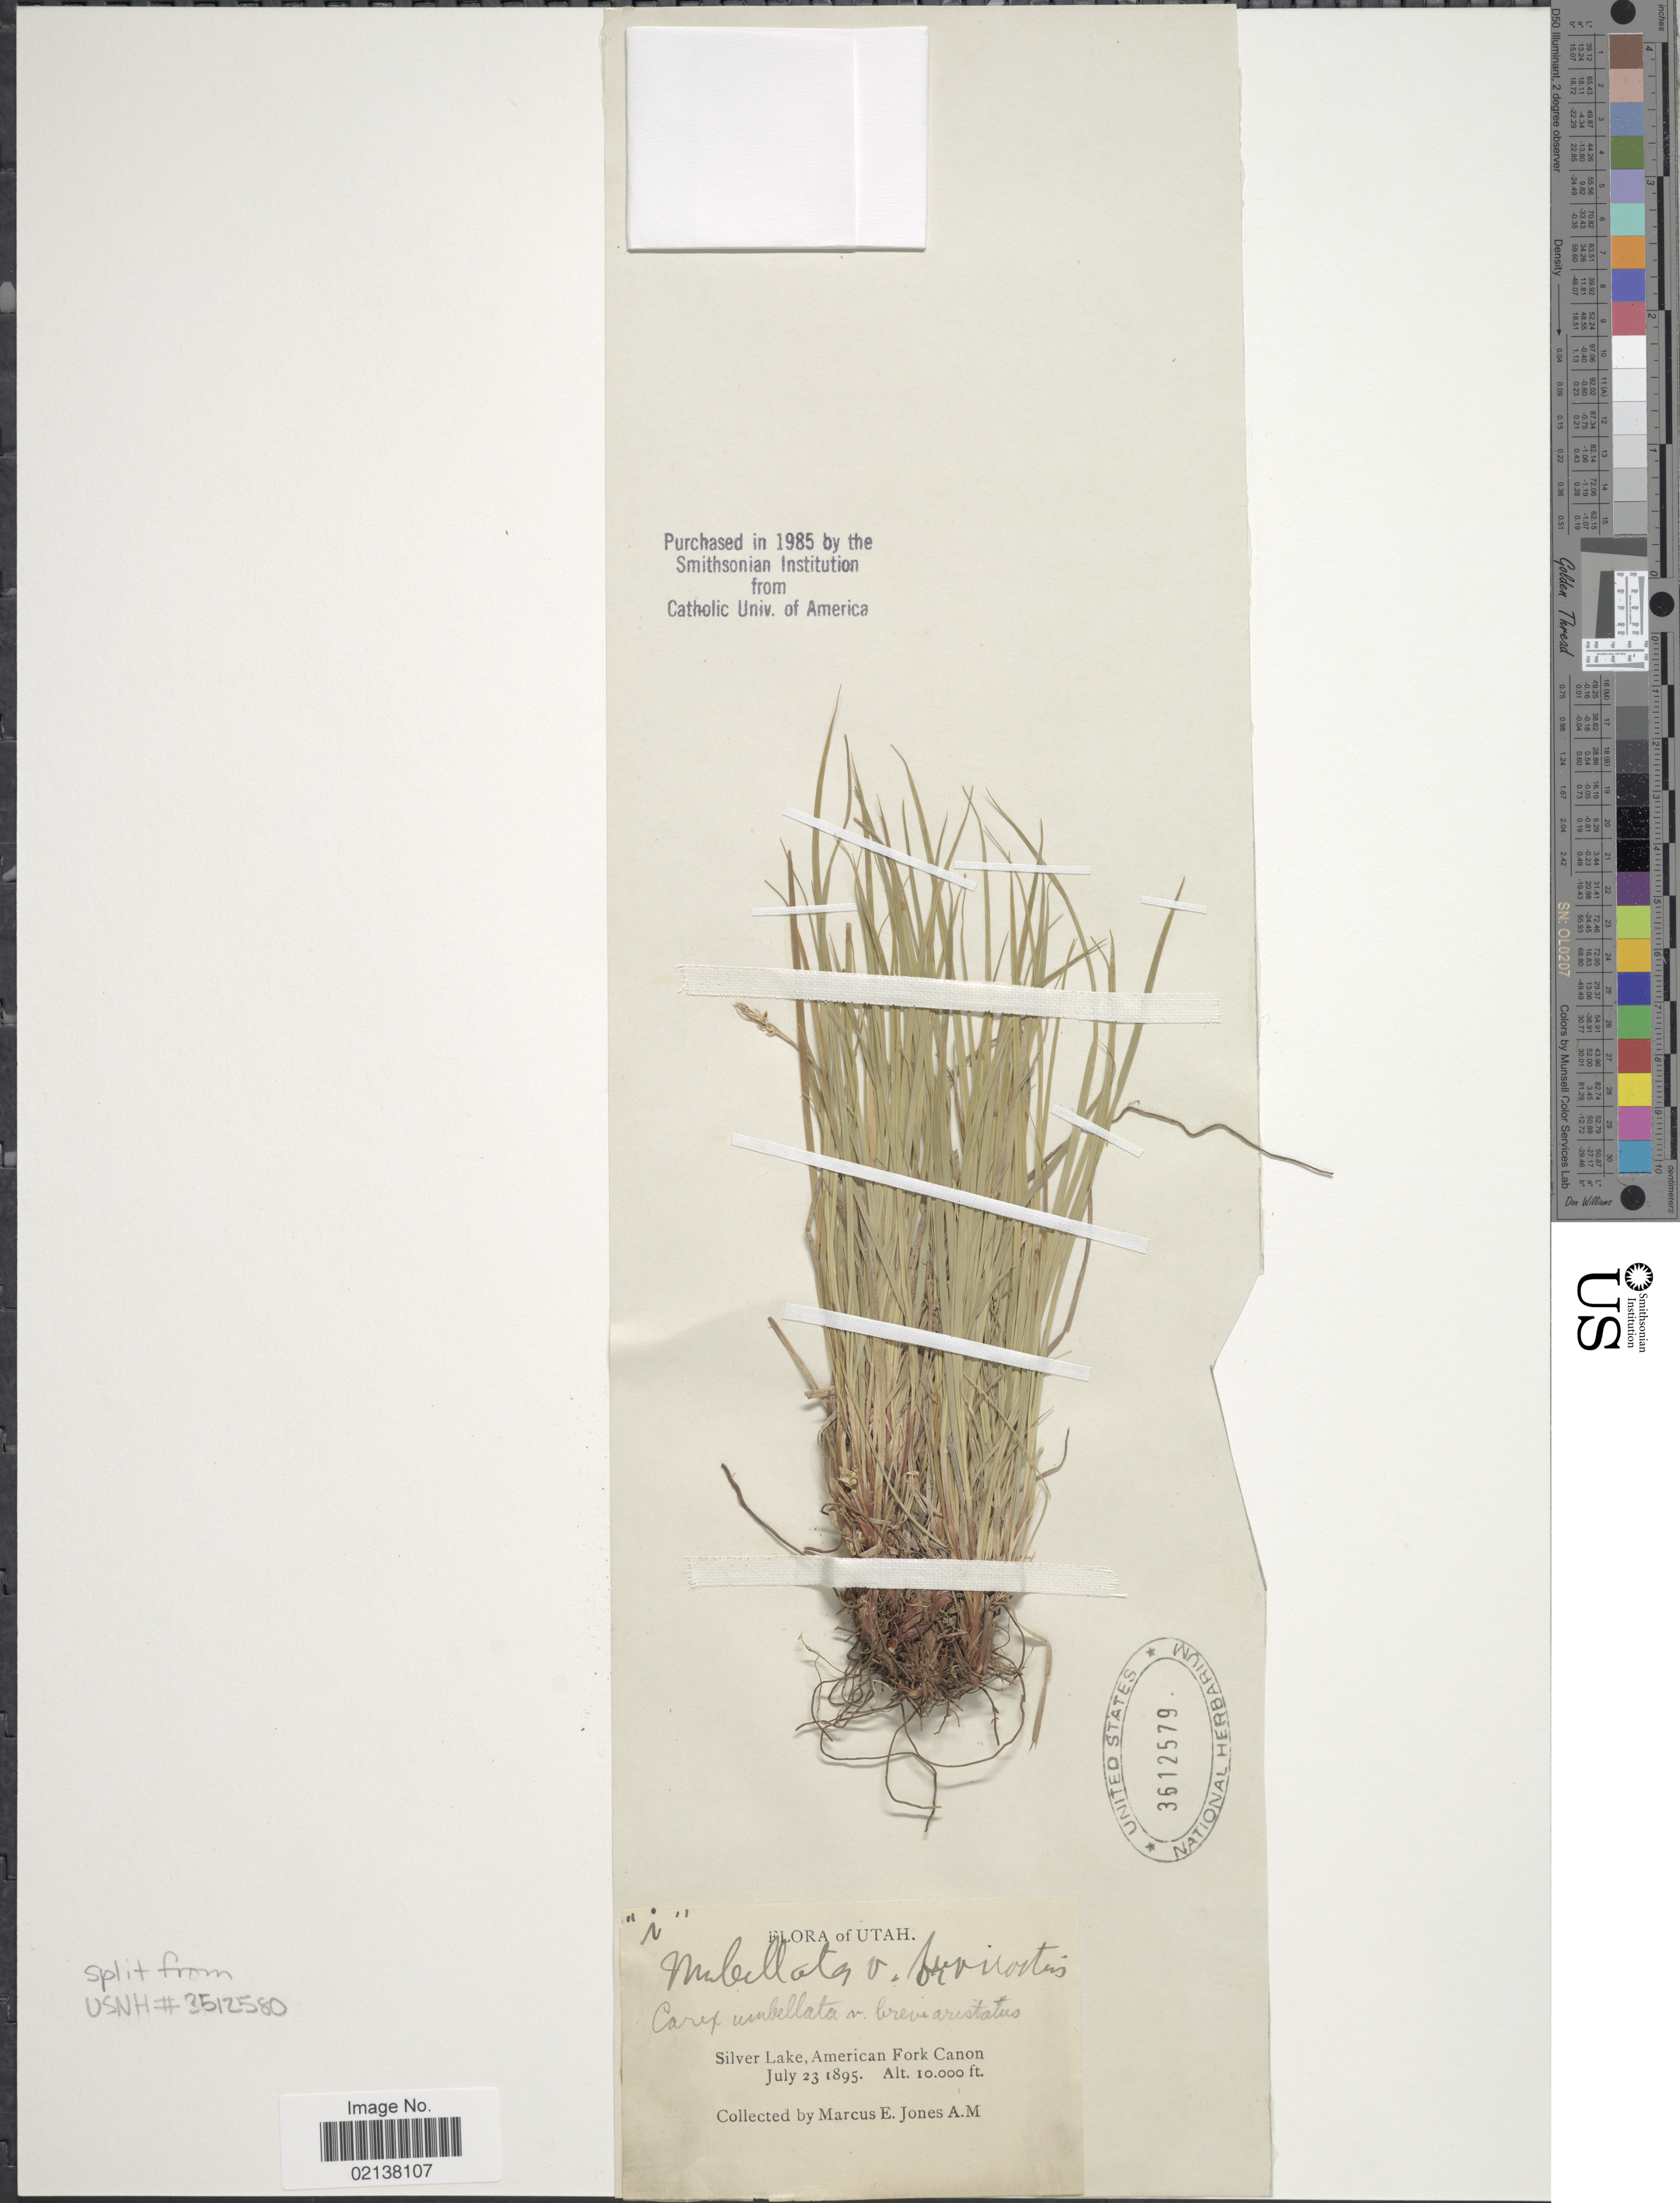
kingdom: Plantae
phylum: Tracheophyta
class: Liliopsida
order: Poales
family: Cyperaceae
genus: Carex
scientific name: Carex umbellata var. brevirostris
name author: Boott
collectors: M. E. Jones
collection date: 1895-07-23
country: United States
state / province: Utah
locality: Silver Lake, American Fork Canon.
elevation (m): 3048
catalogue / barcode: US 3612579